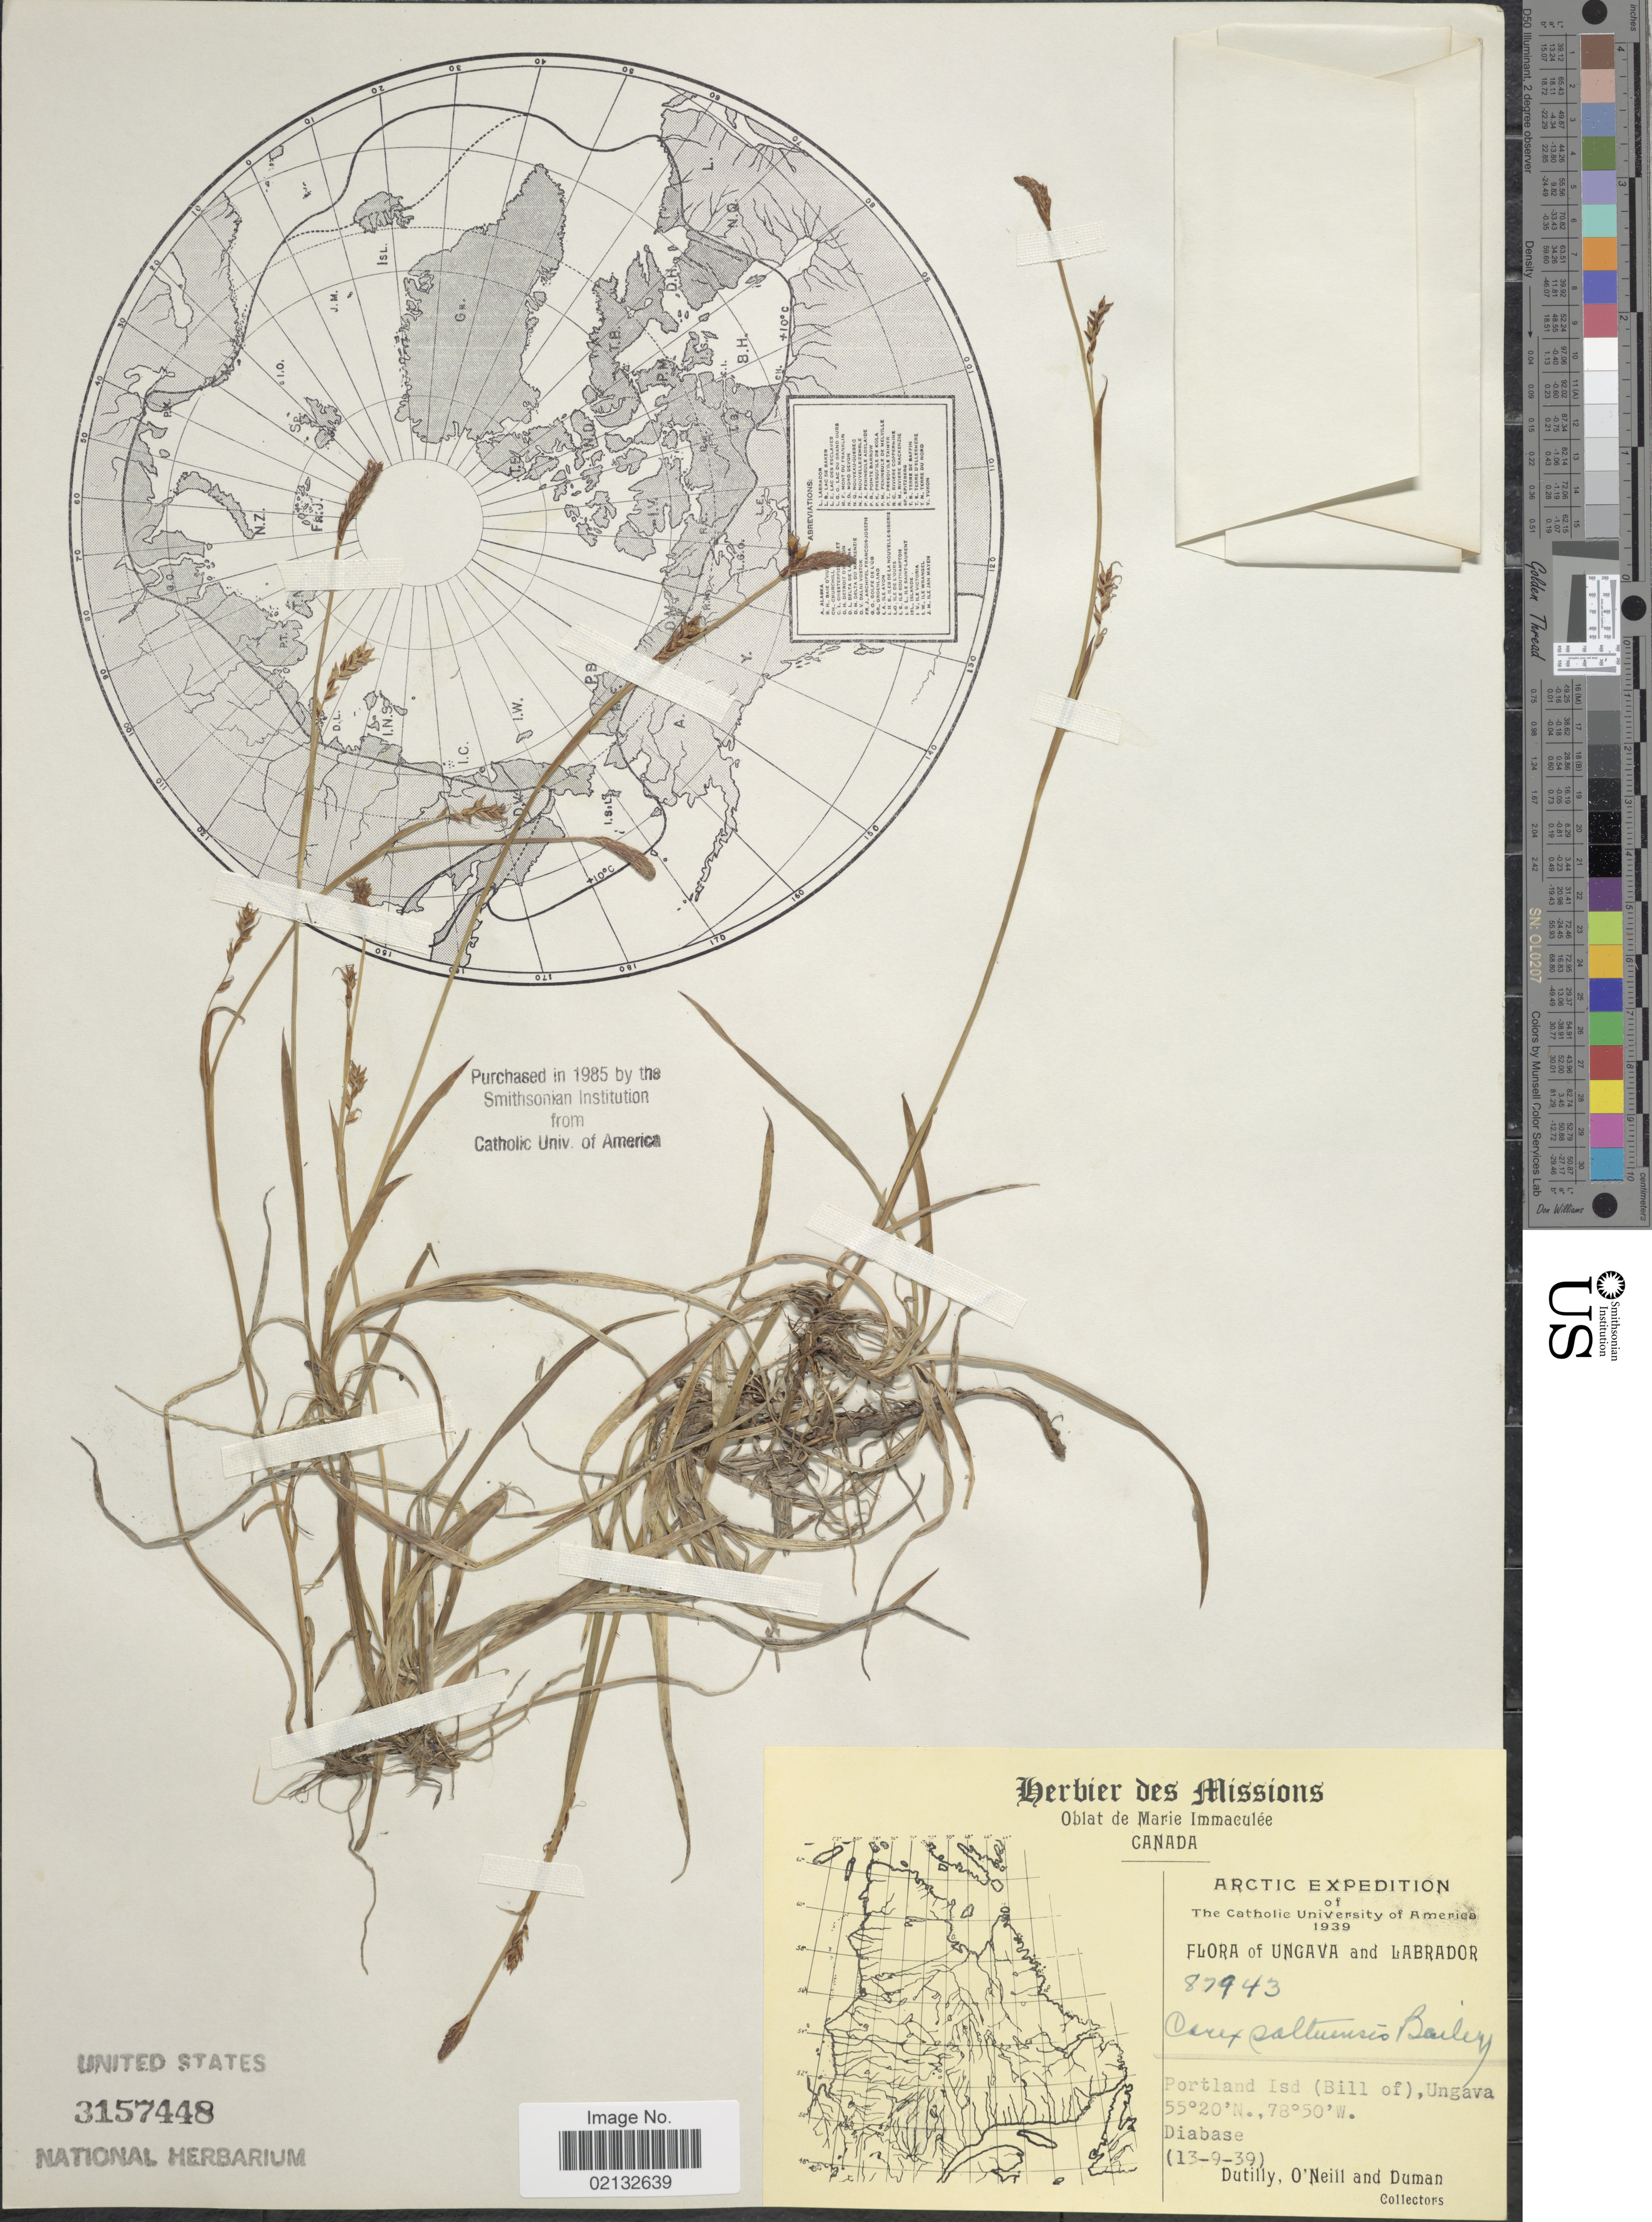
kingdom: Plantae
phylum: Tracheophyta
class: Liliopsida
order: Poales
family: Cyperaceae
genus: Carex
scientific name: Carex vaginata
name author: Tausch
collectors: -. Dutilly, O' Neill & -. Duman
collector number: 87943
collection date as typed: Transcribed d/m/y: 13/9/39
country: Canada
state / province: Nunavut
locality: Arctic. Portland Isd (Bill of),Ungava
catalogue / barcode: US 3157448